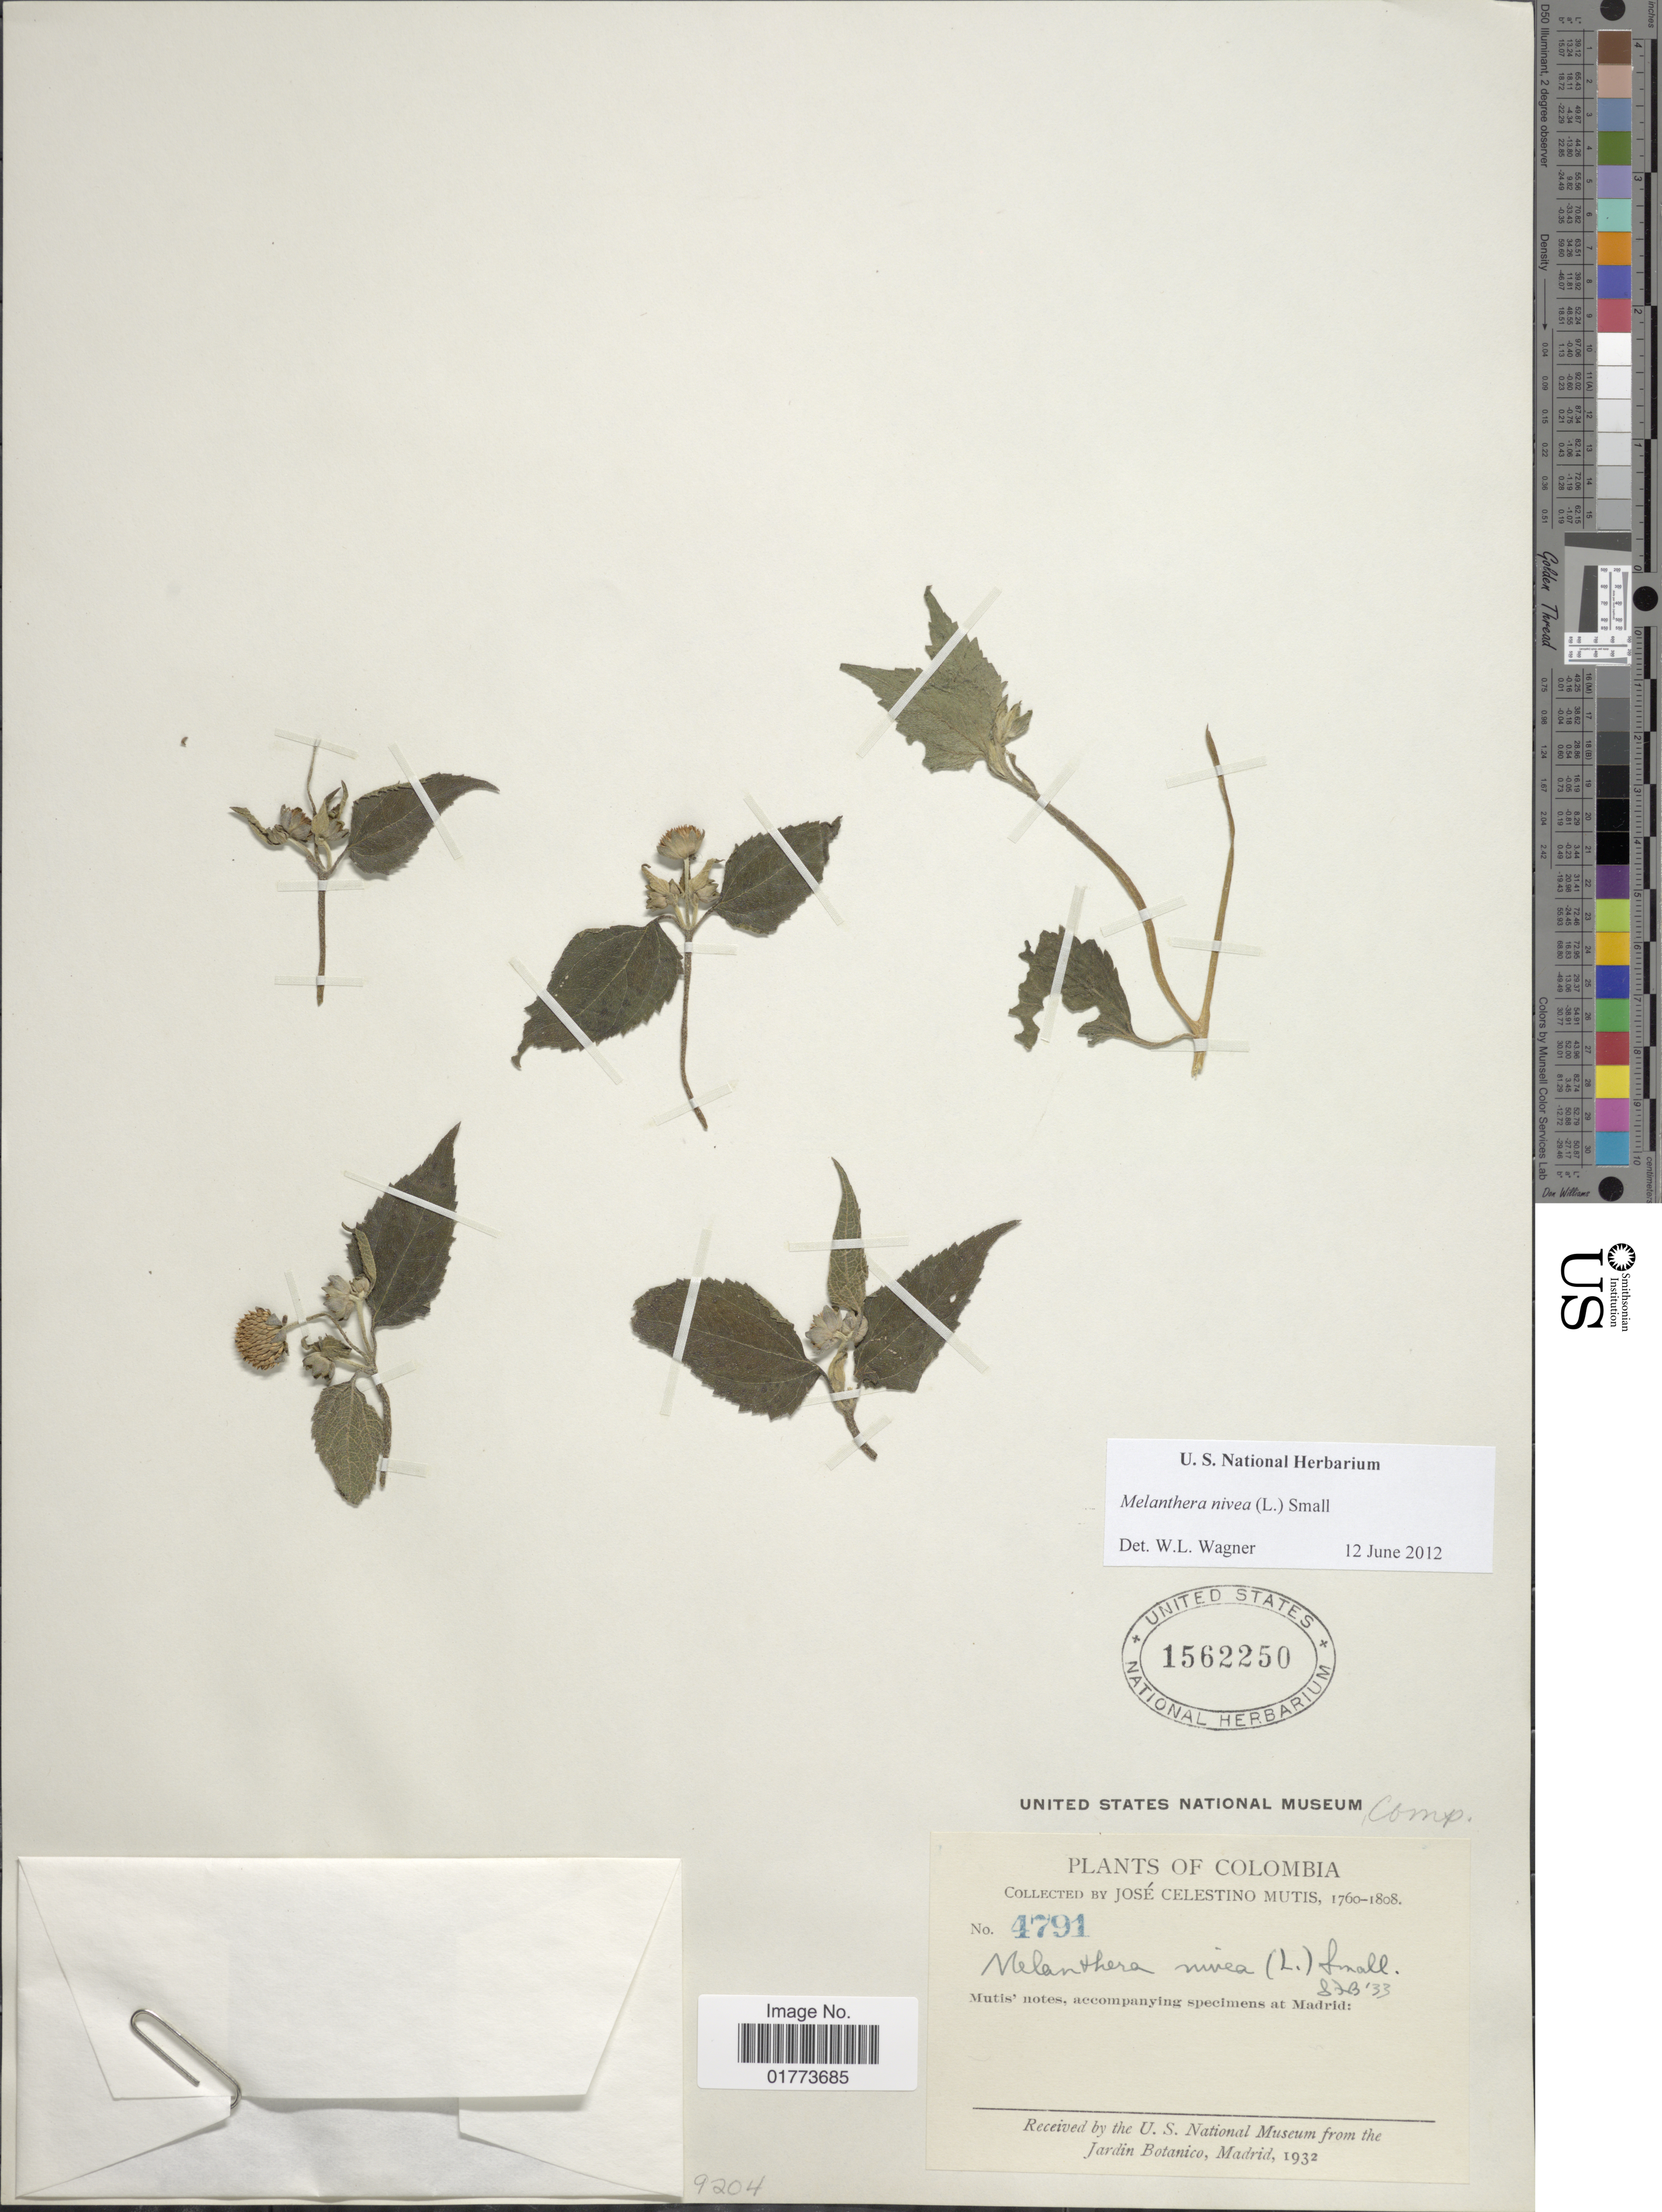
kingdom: Plantae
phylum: Tracheophyta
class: Magnoliopsida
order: Asterales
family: Asteraceae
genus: Melanthera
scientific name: Melanthera nivea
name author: (L.) Small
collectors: J. C. B. Mutis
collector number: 4791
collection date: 1760/1808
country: Colombia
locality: Colombia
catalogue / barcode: US 1562250